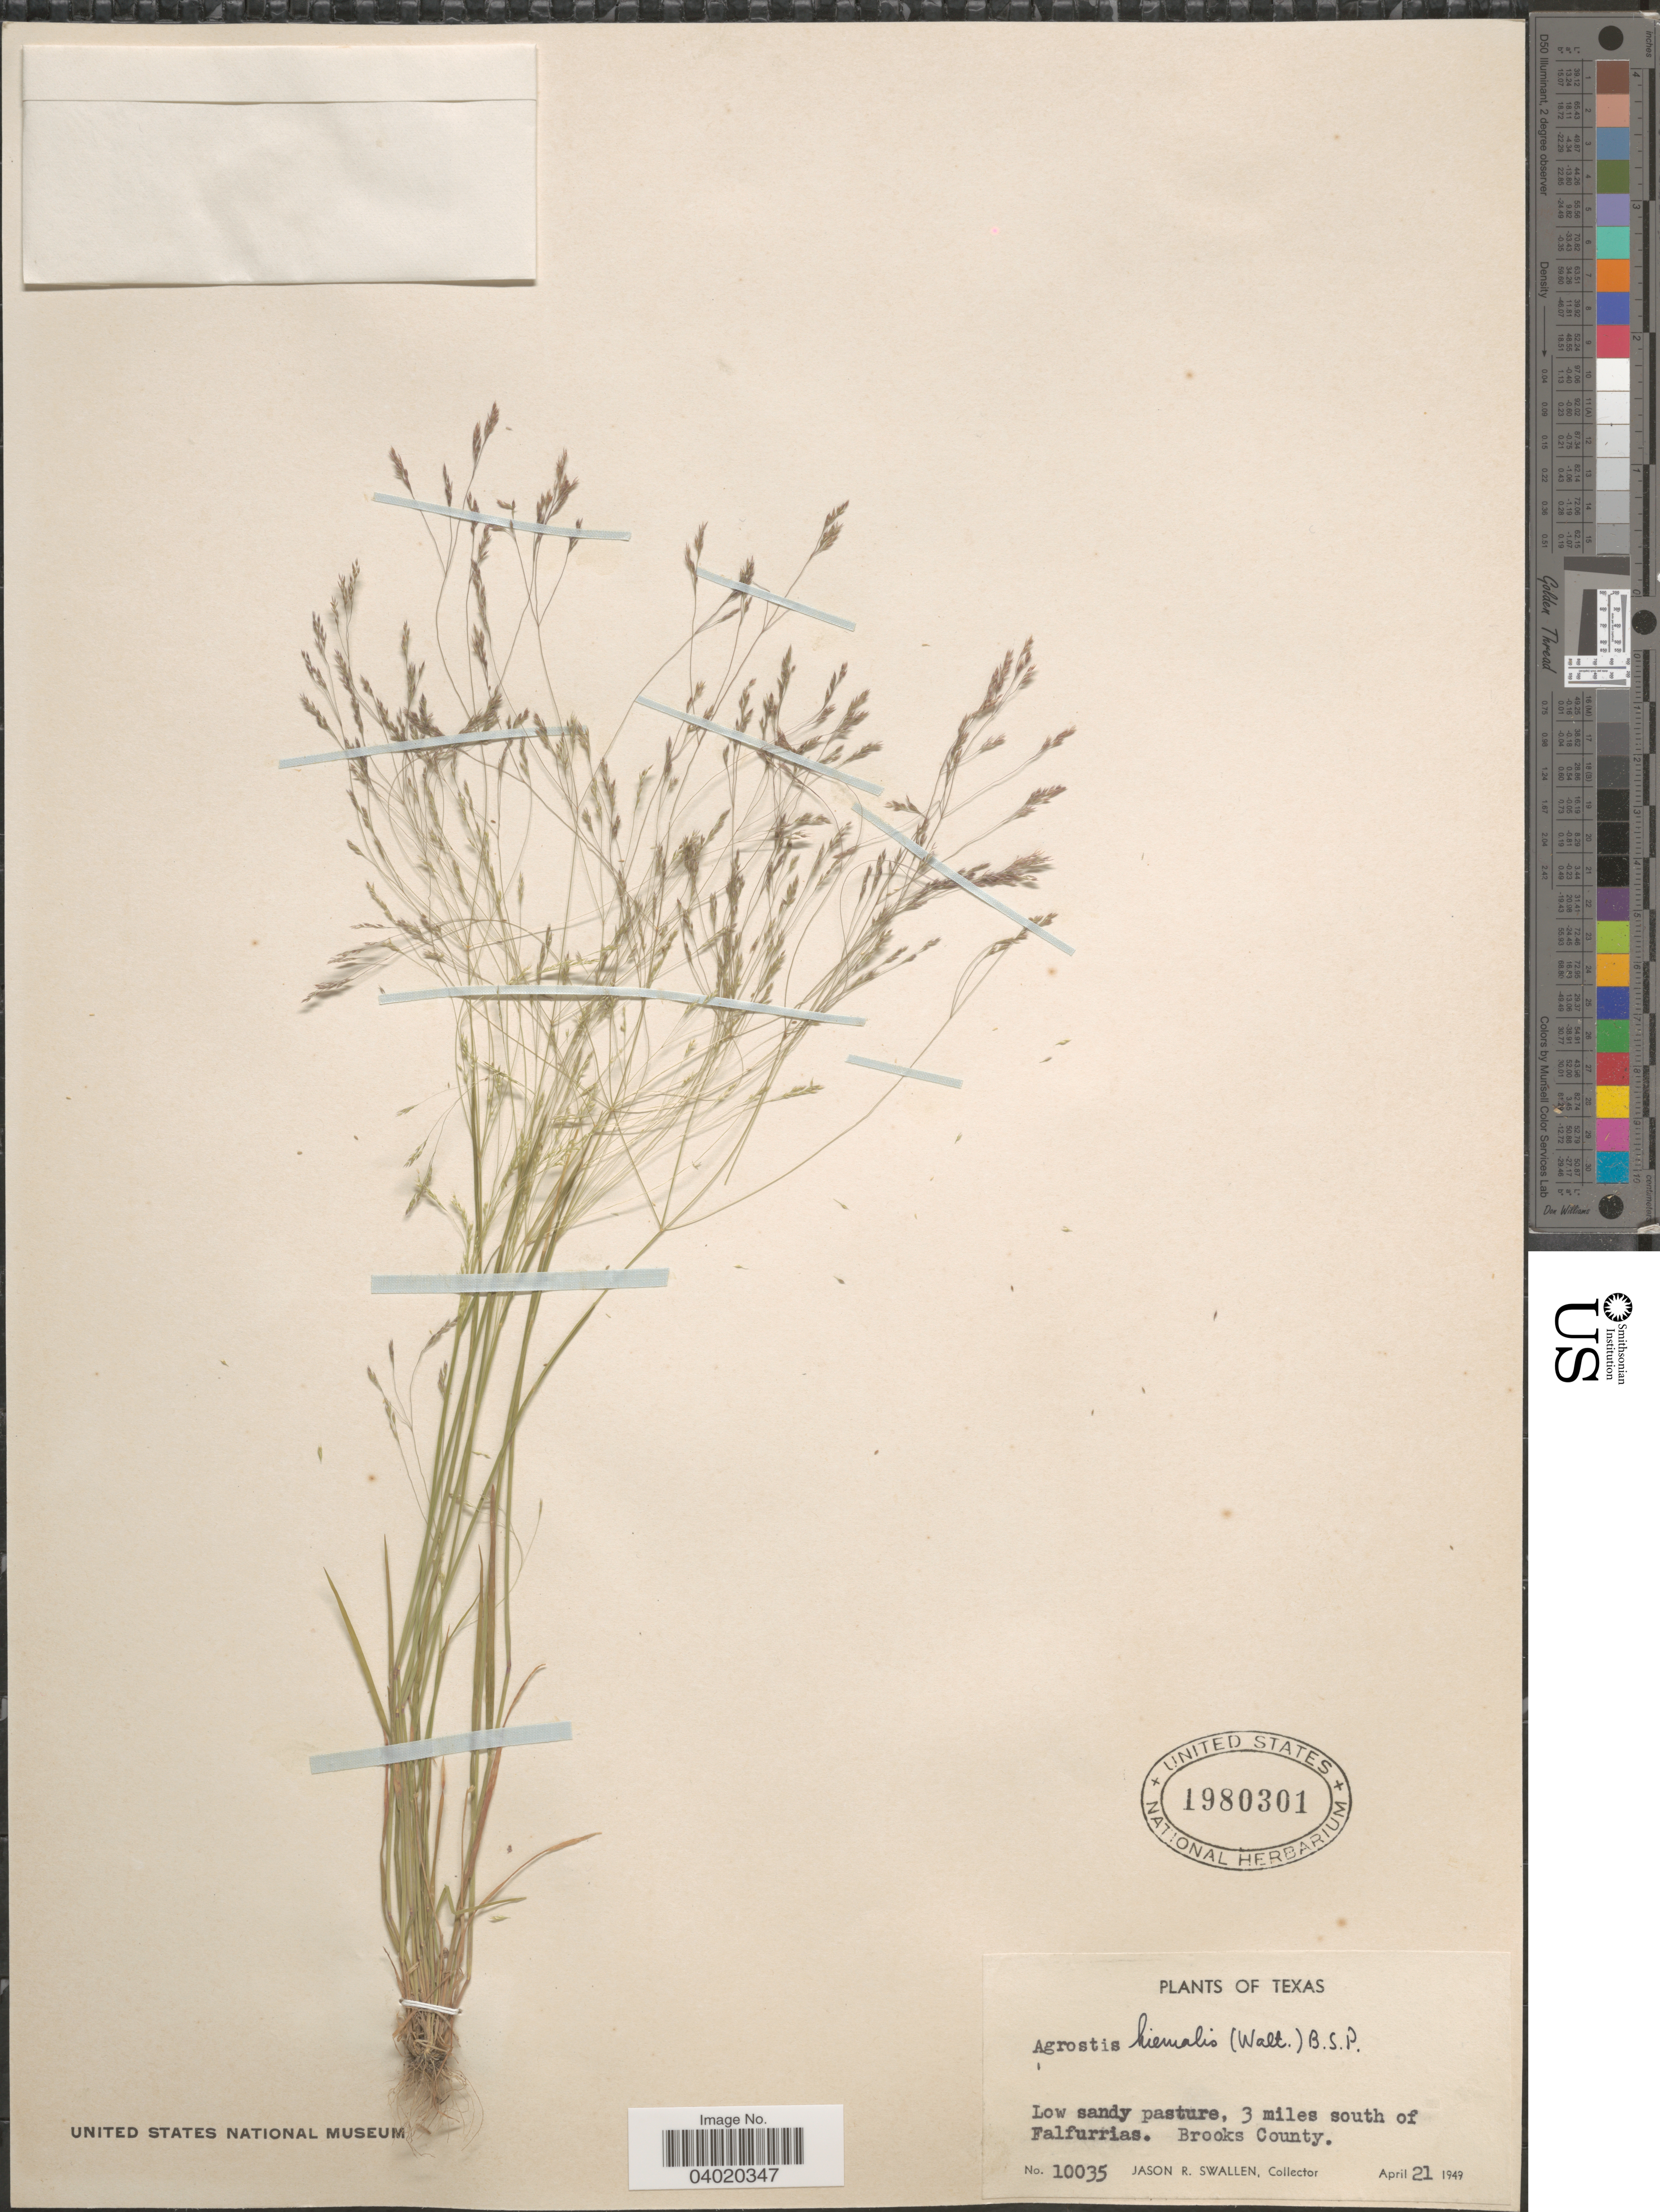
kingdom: Plantae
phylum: Tracheophyta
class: Liliopsida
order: Poales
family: Poaceae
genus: Agrostis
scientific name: Agrostis hyemalis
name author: (Walter) Britton et al.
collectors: J. R. Swallen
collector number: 10035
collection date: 1949-04-21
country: United States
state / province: Texas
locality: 3 miles south of Falfurrias. Brooks County.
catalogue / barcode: US 1980301